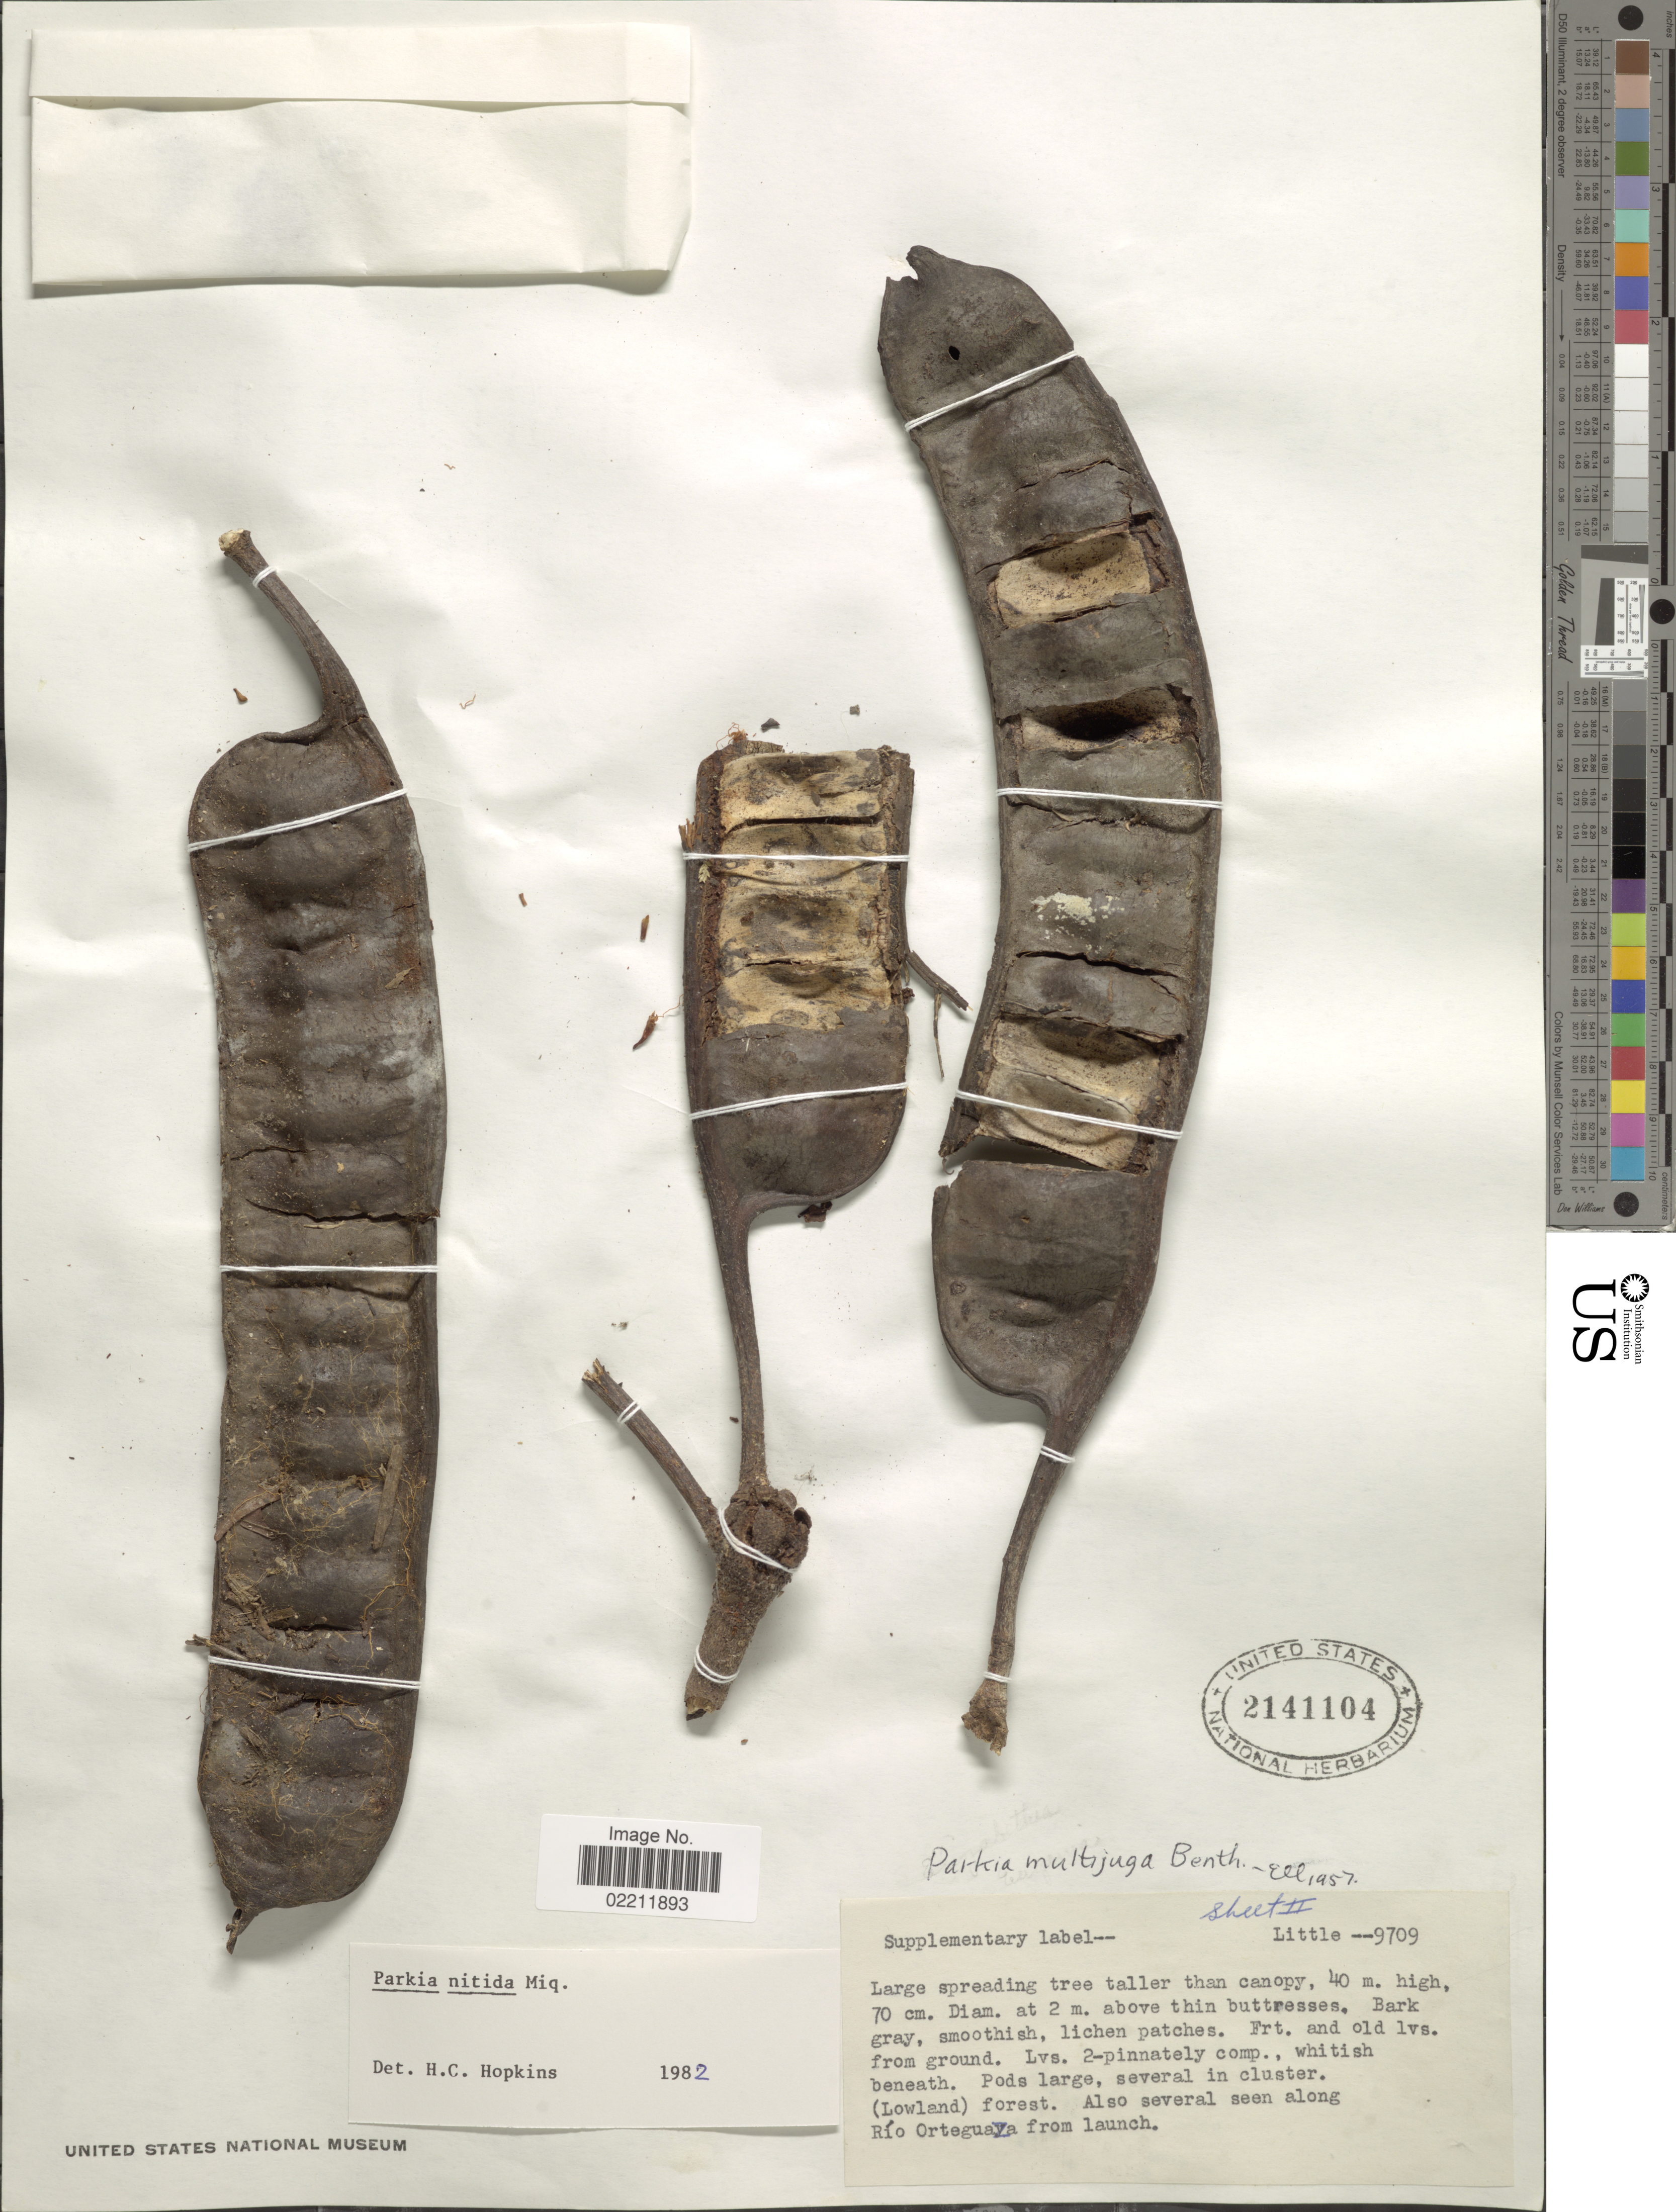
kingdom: Plantae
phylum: Tracheophyta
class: Magnoliopsida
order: Fabales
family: Fabaceae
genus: Parkia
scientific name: Parkia nitida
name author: Miq.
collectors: Little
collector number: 9709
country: Colombia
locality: Rio Orteguaza from launch.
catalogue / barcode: US 2141104